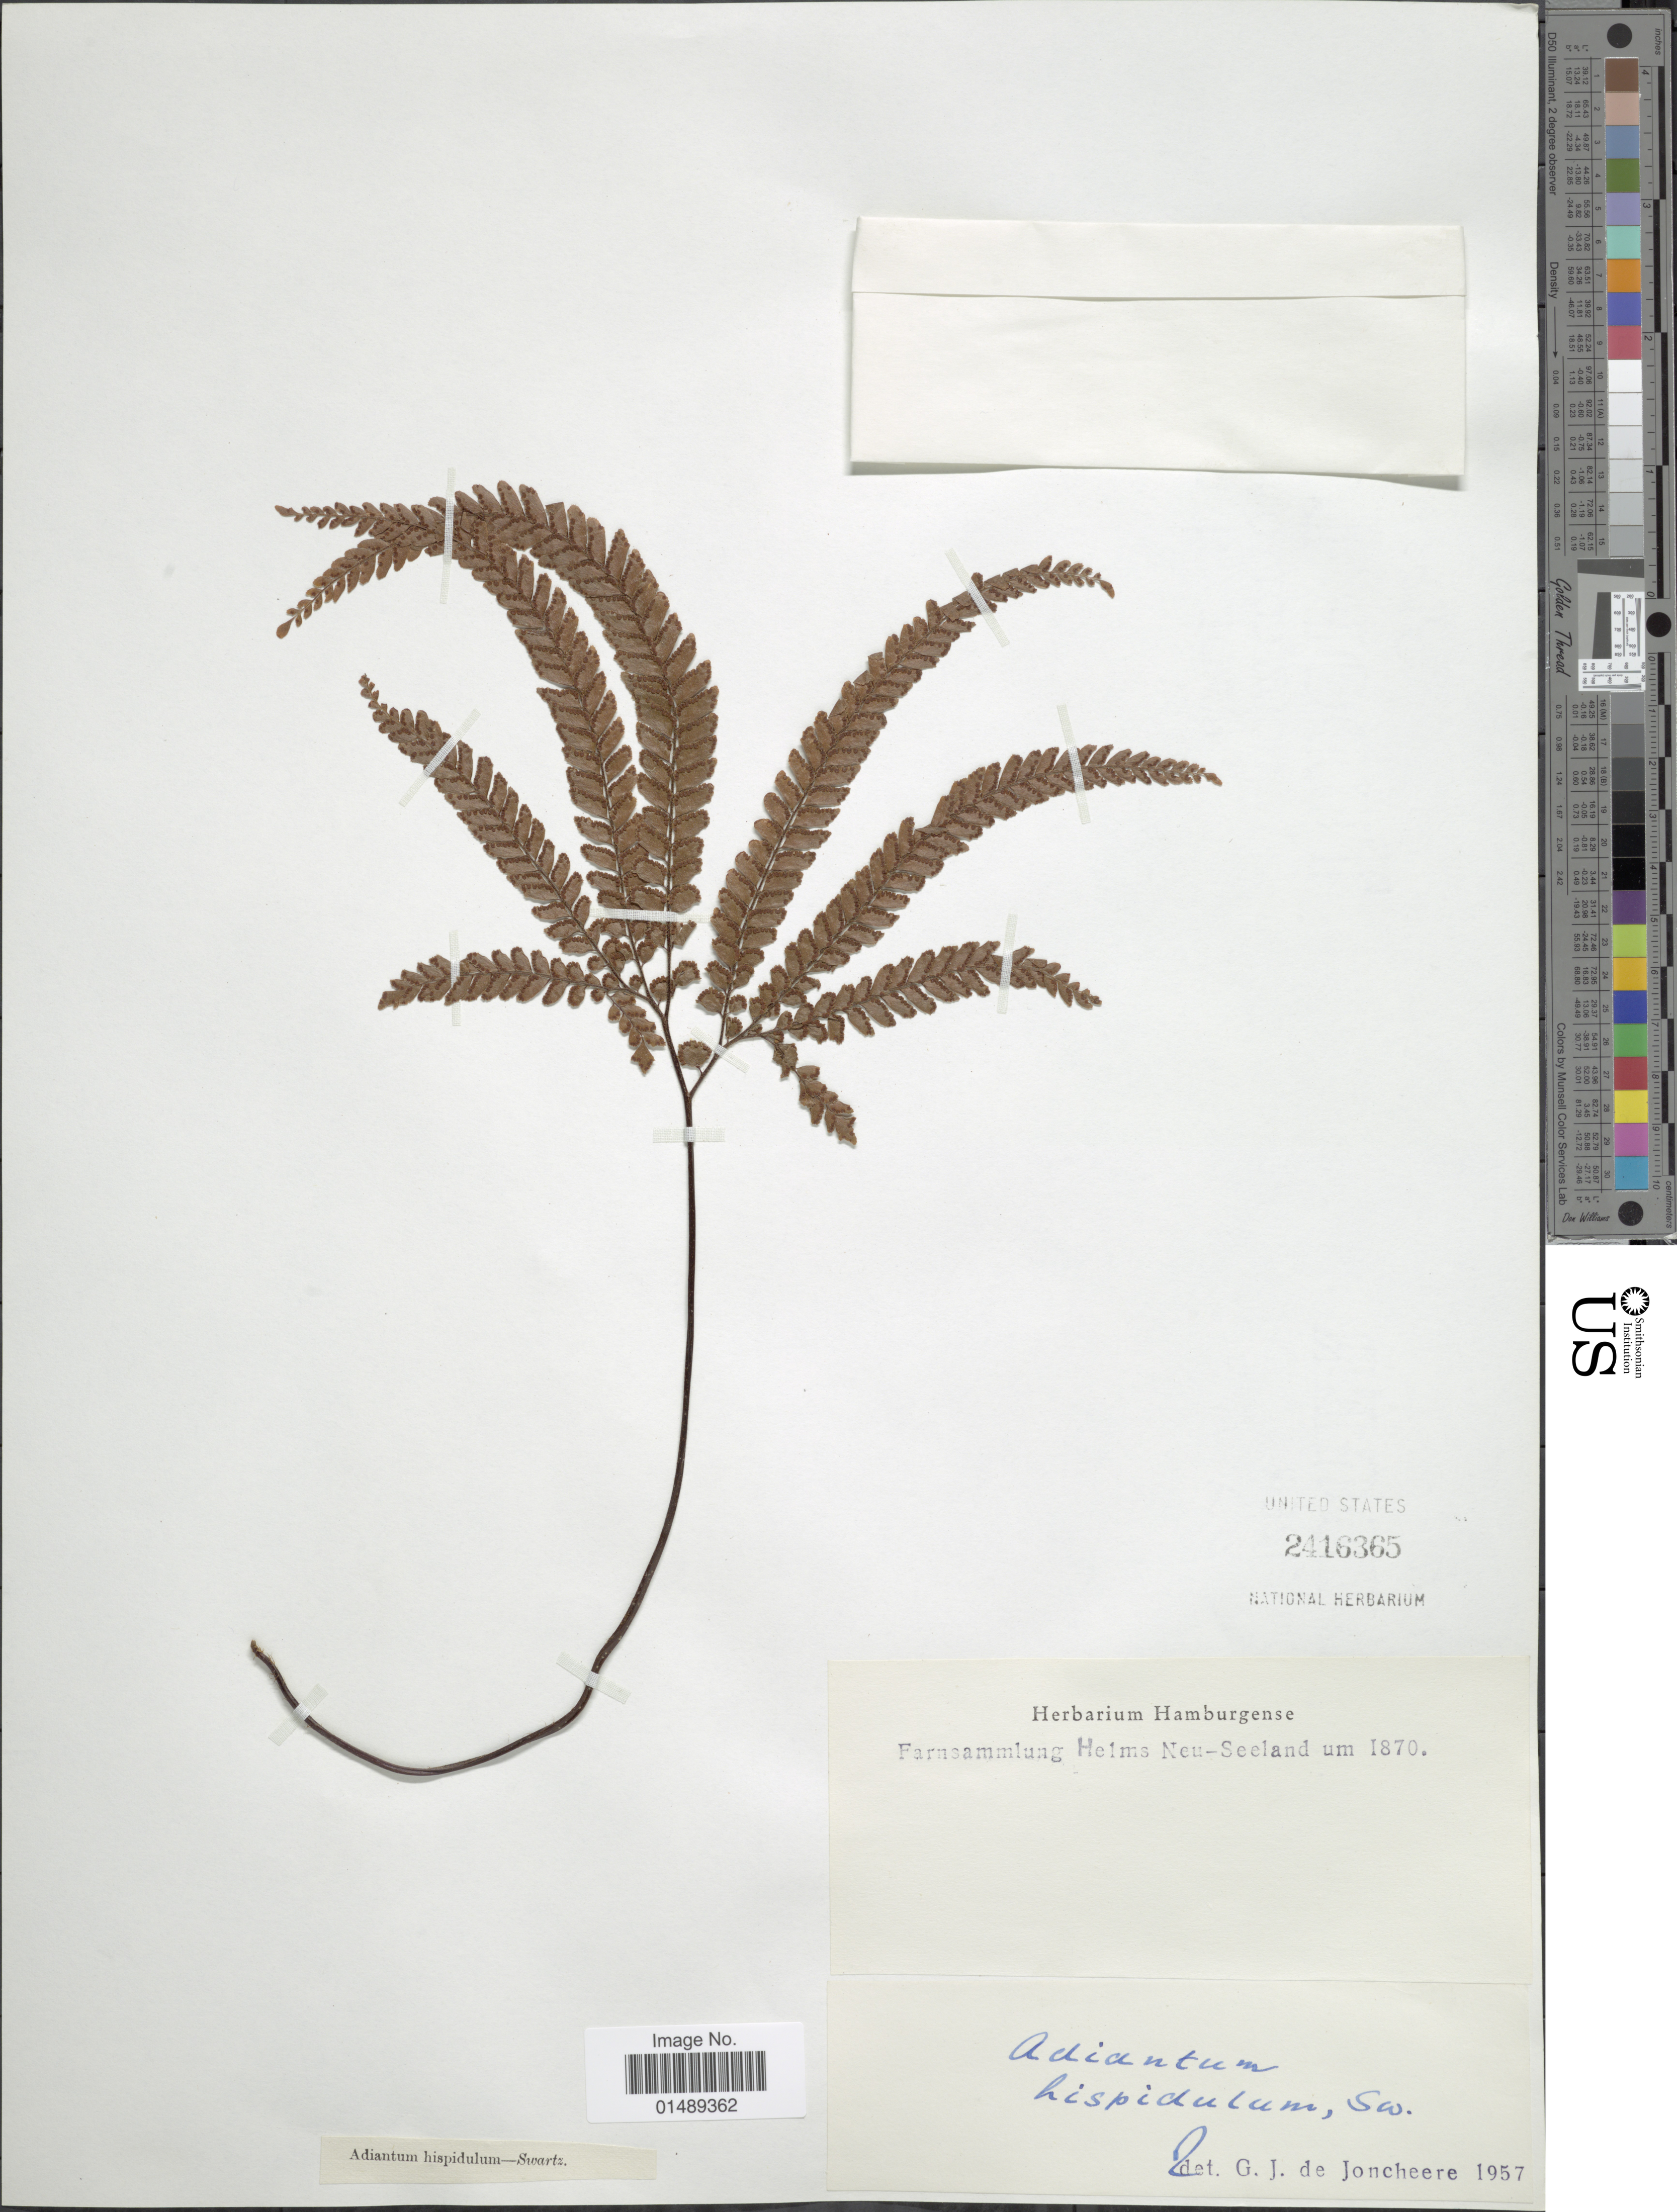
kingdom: Plantae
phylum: Tracheophyta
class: Polypodiopsida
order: Polypodiales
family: Pteridaceae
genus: Adiantum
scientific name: Adiantum hispidulum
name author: Sw.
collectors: Helms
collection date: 1870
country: New Zealand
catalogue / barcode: US 653029